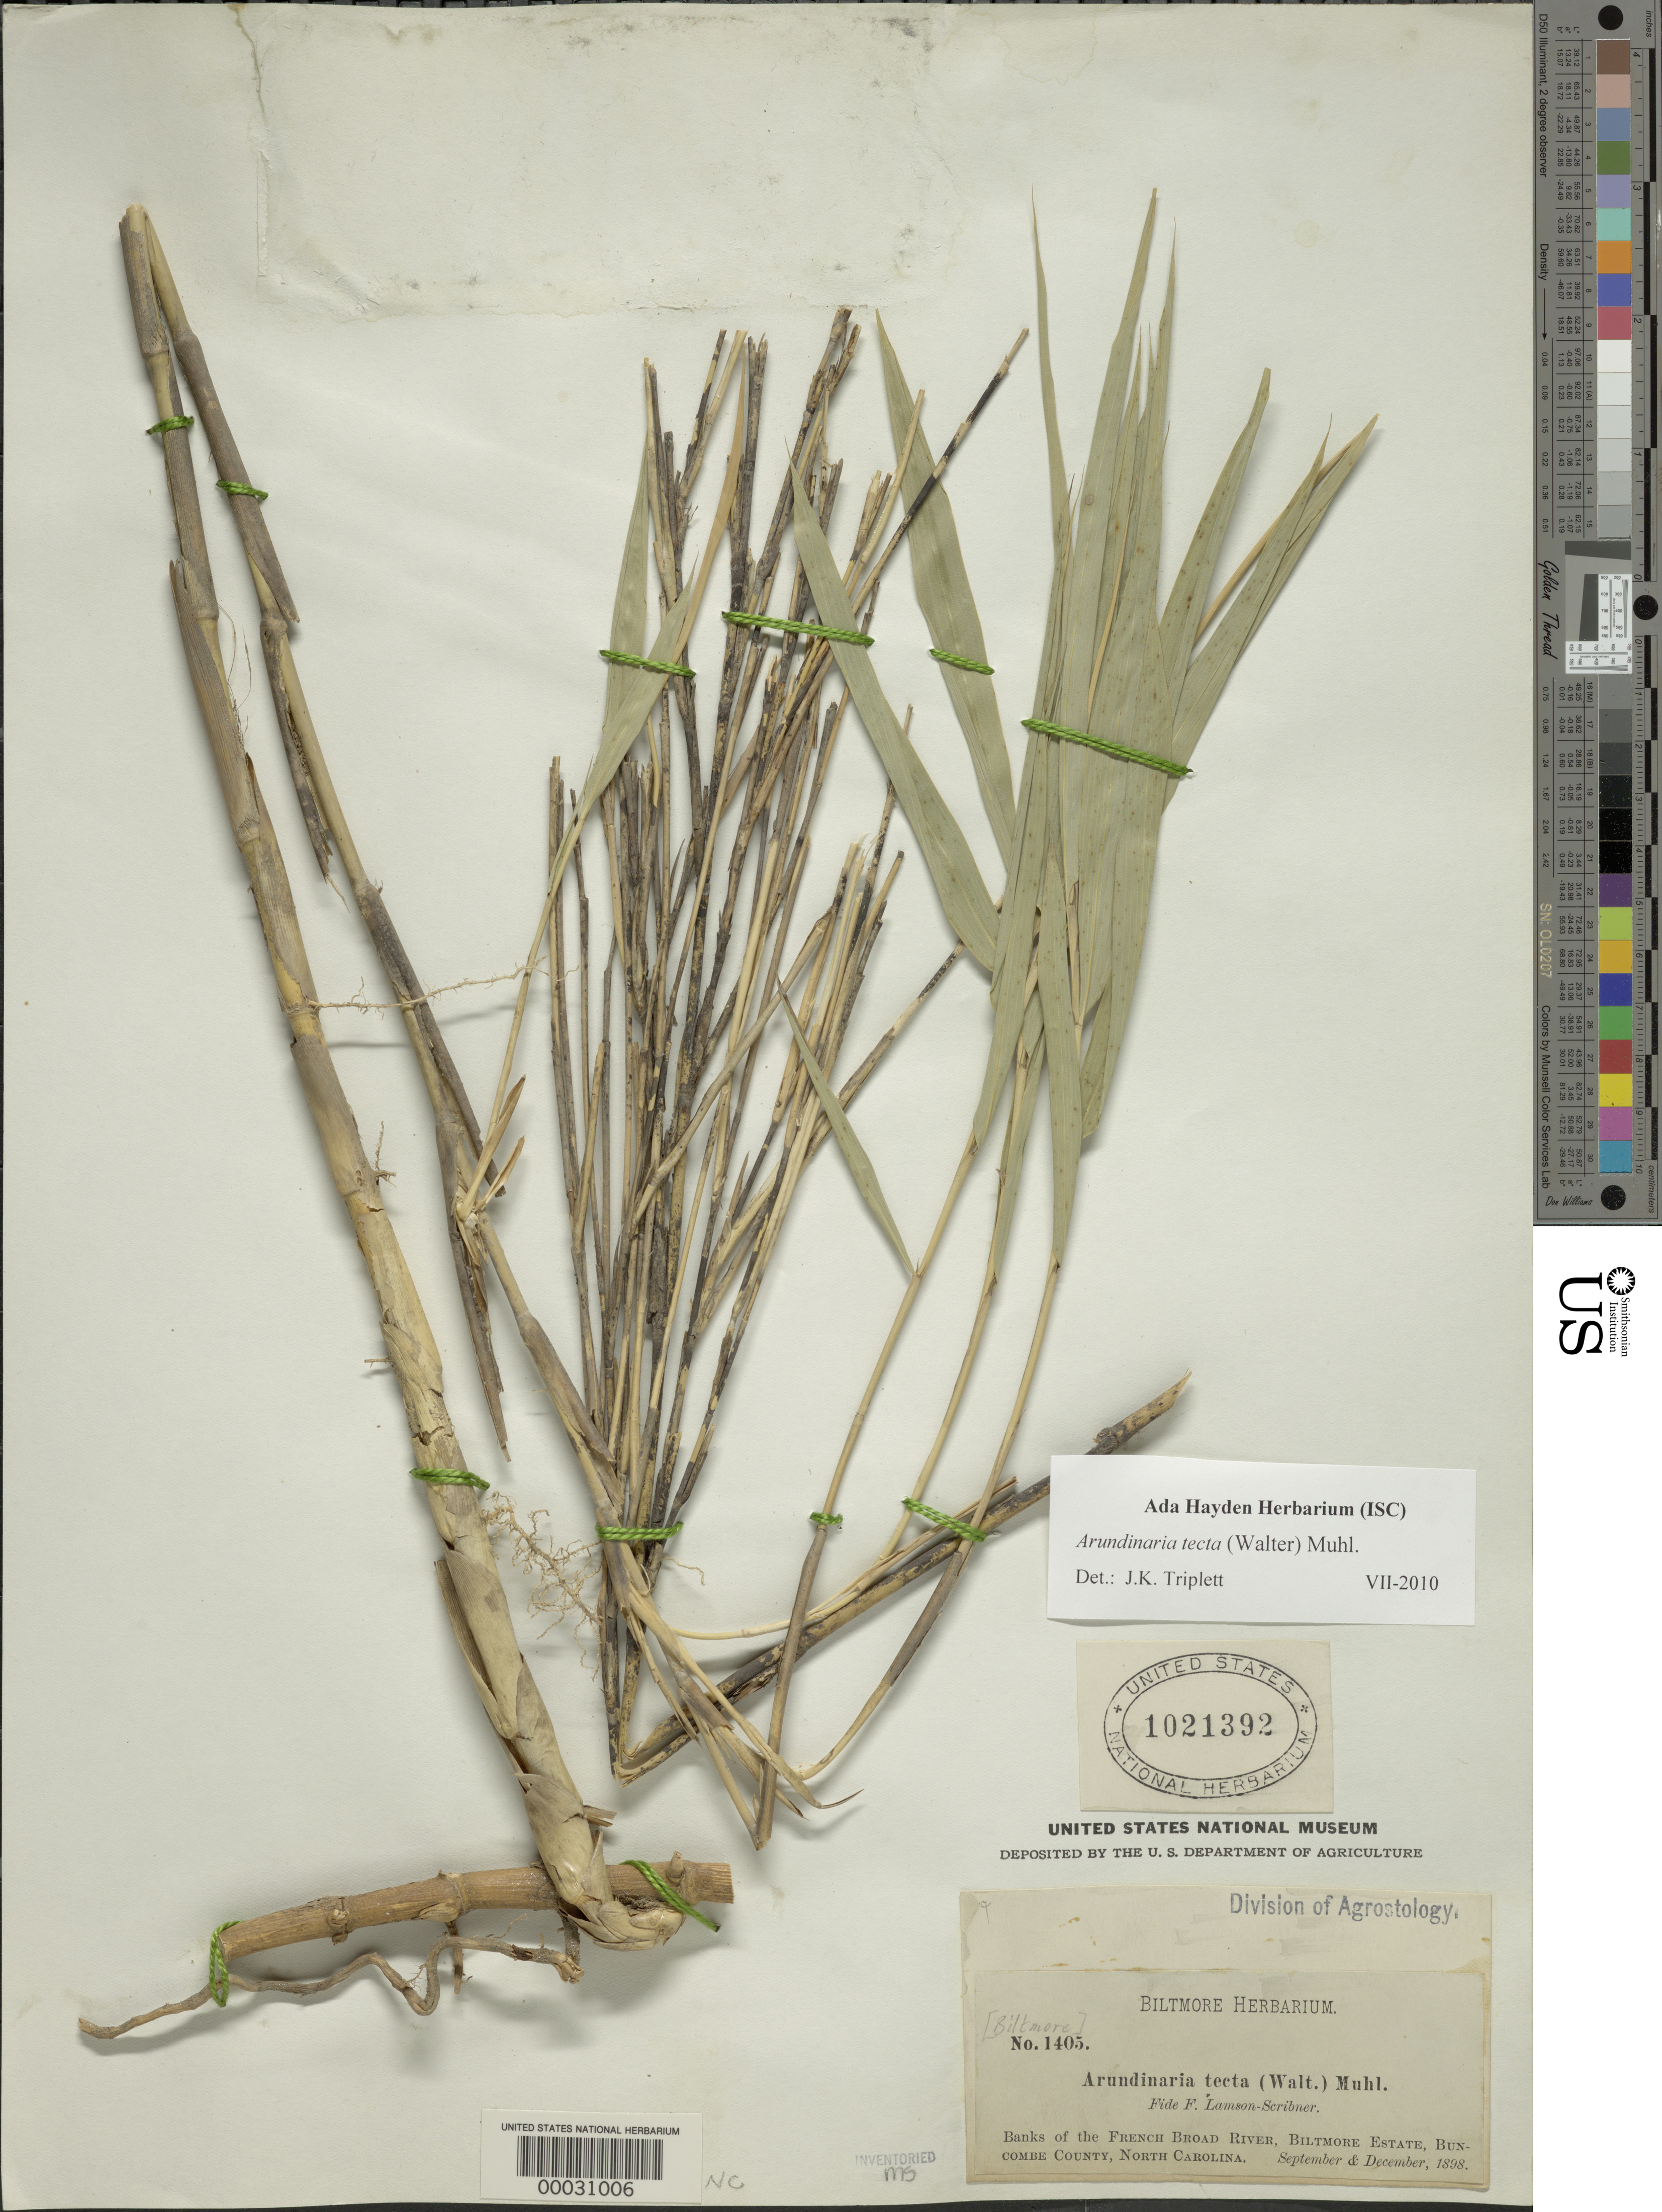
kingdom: Plantae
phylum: Tracheophyta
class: Liliopsida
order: Poales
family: Poaceae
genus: Arundinaria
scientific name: Arundinaria tecta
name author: (Walter) Muhl.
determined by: Triplett, J. K.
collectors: F. L. Scribner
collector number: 1405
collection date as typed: Sep 1898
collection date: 1898-09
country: United States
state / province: North Carolina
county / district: Buncombe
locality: Banks of the French Broad River, Biltmore Estate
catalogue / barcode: US 1021392